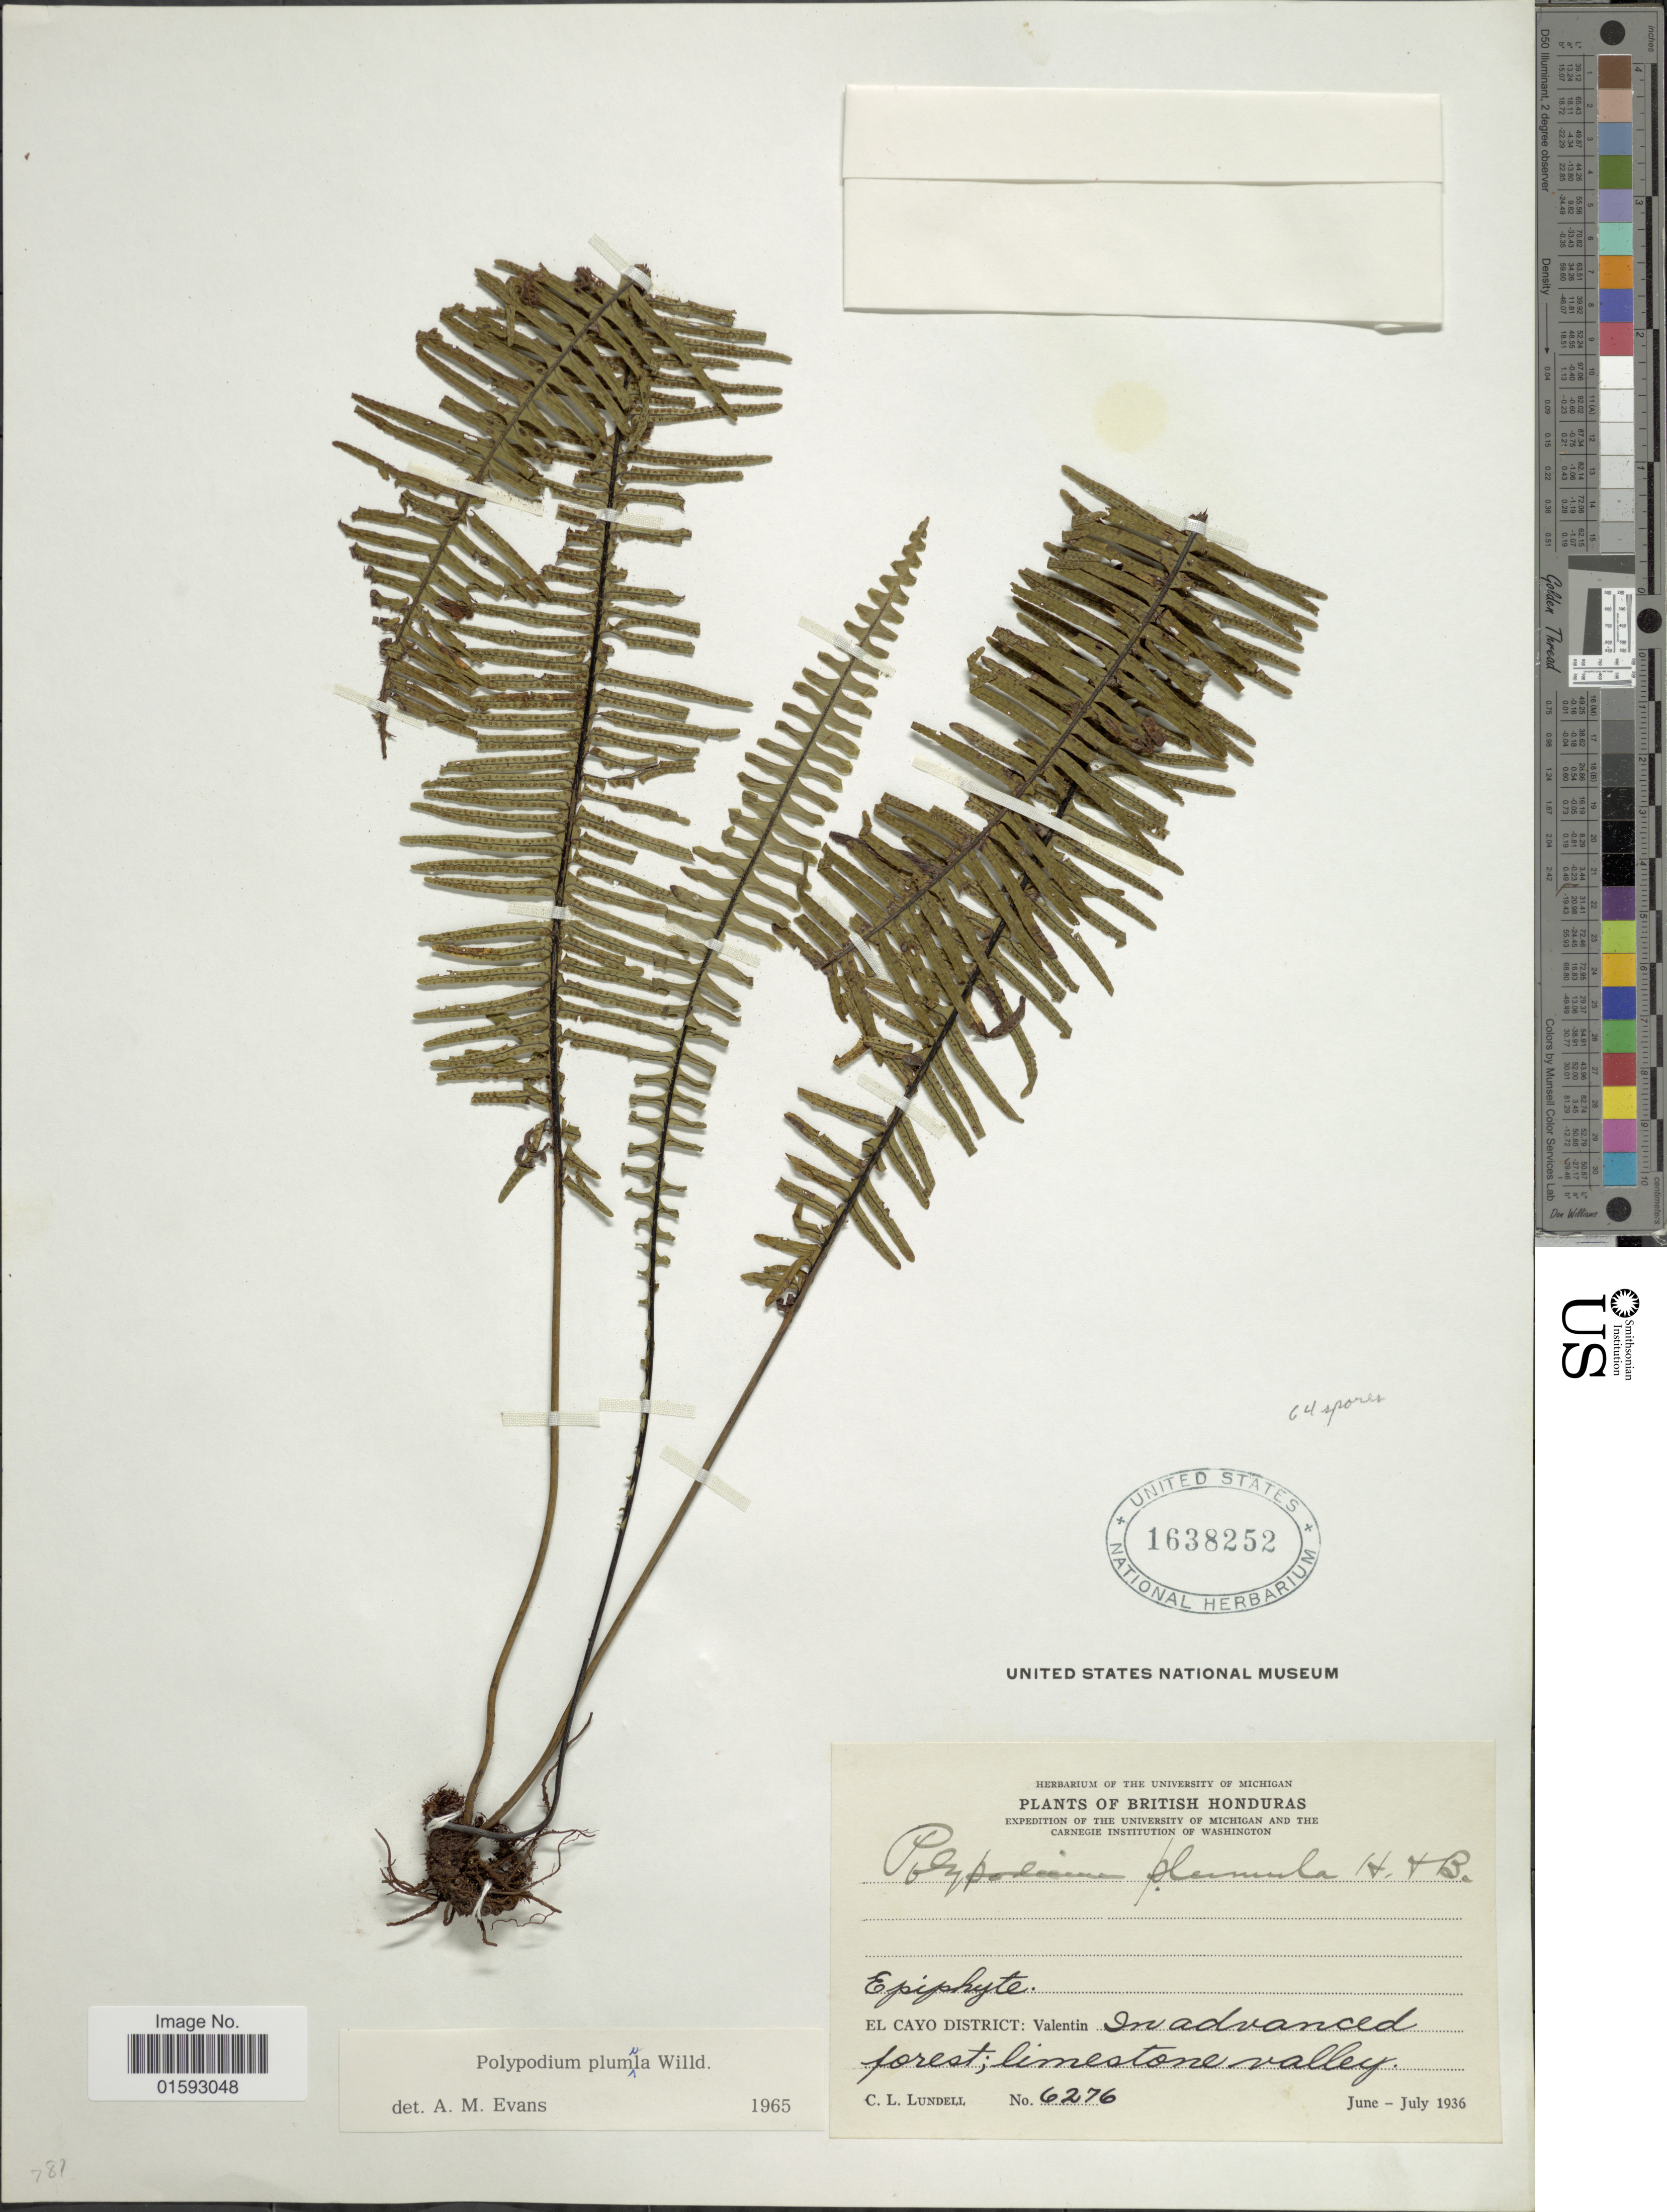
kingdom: Plantae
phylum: Tracheophyta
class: Polypodiopsida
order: Polypodiales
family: Polypodiaceae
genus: Pecluma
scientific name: Pecluma plumula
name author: (Humb. & Bonpl. ex Willd.) M.G. Price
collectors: C. L. Lundell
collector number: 6276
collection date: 1936-06/1936-07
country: Belize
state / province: Cayo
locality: British Honduras, Valentin in advanced forest; limestone valley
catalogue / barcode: US 1638252